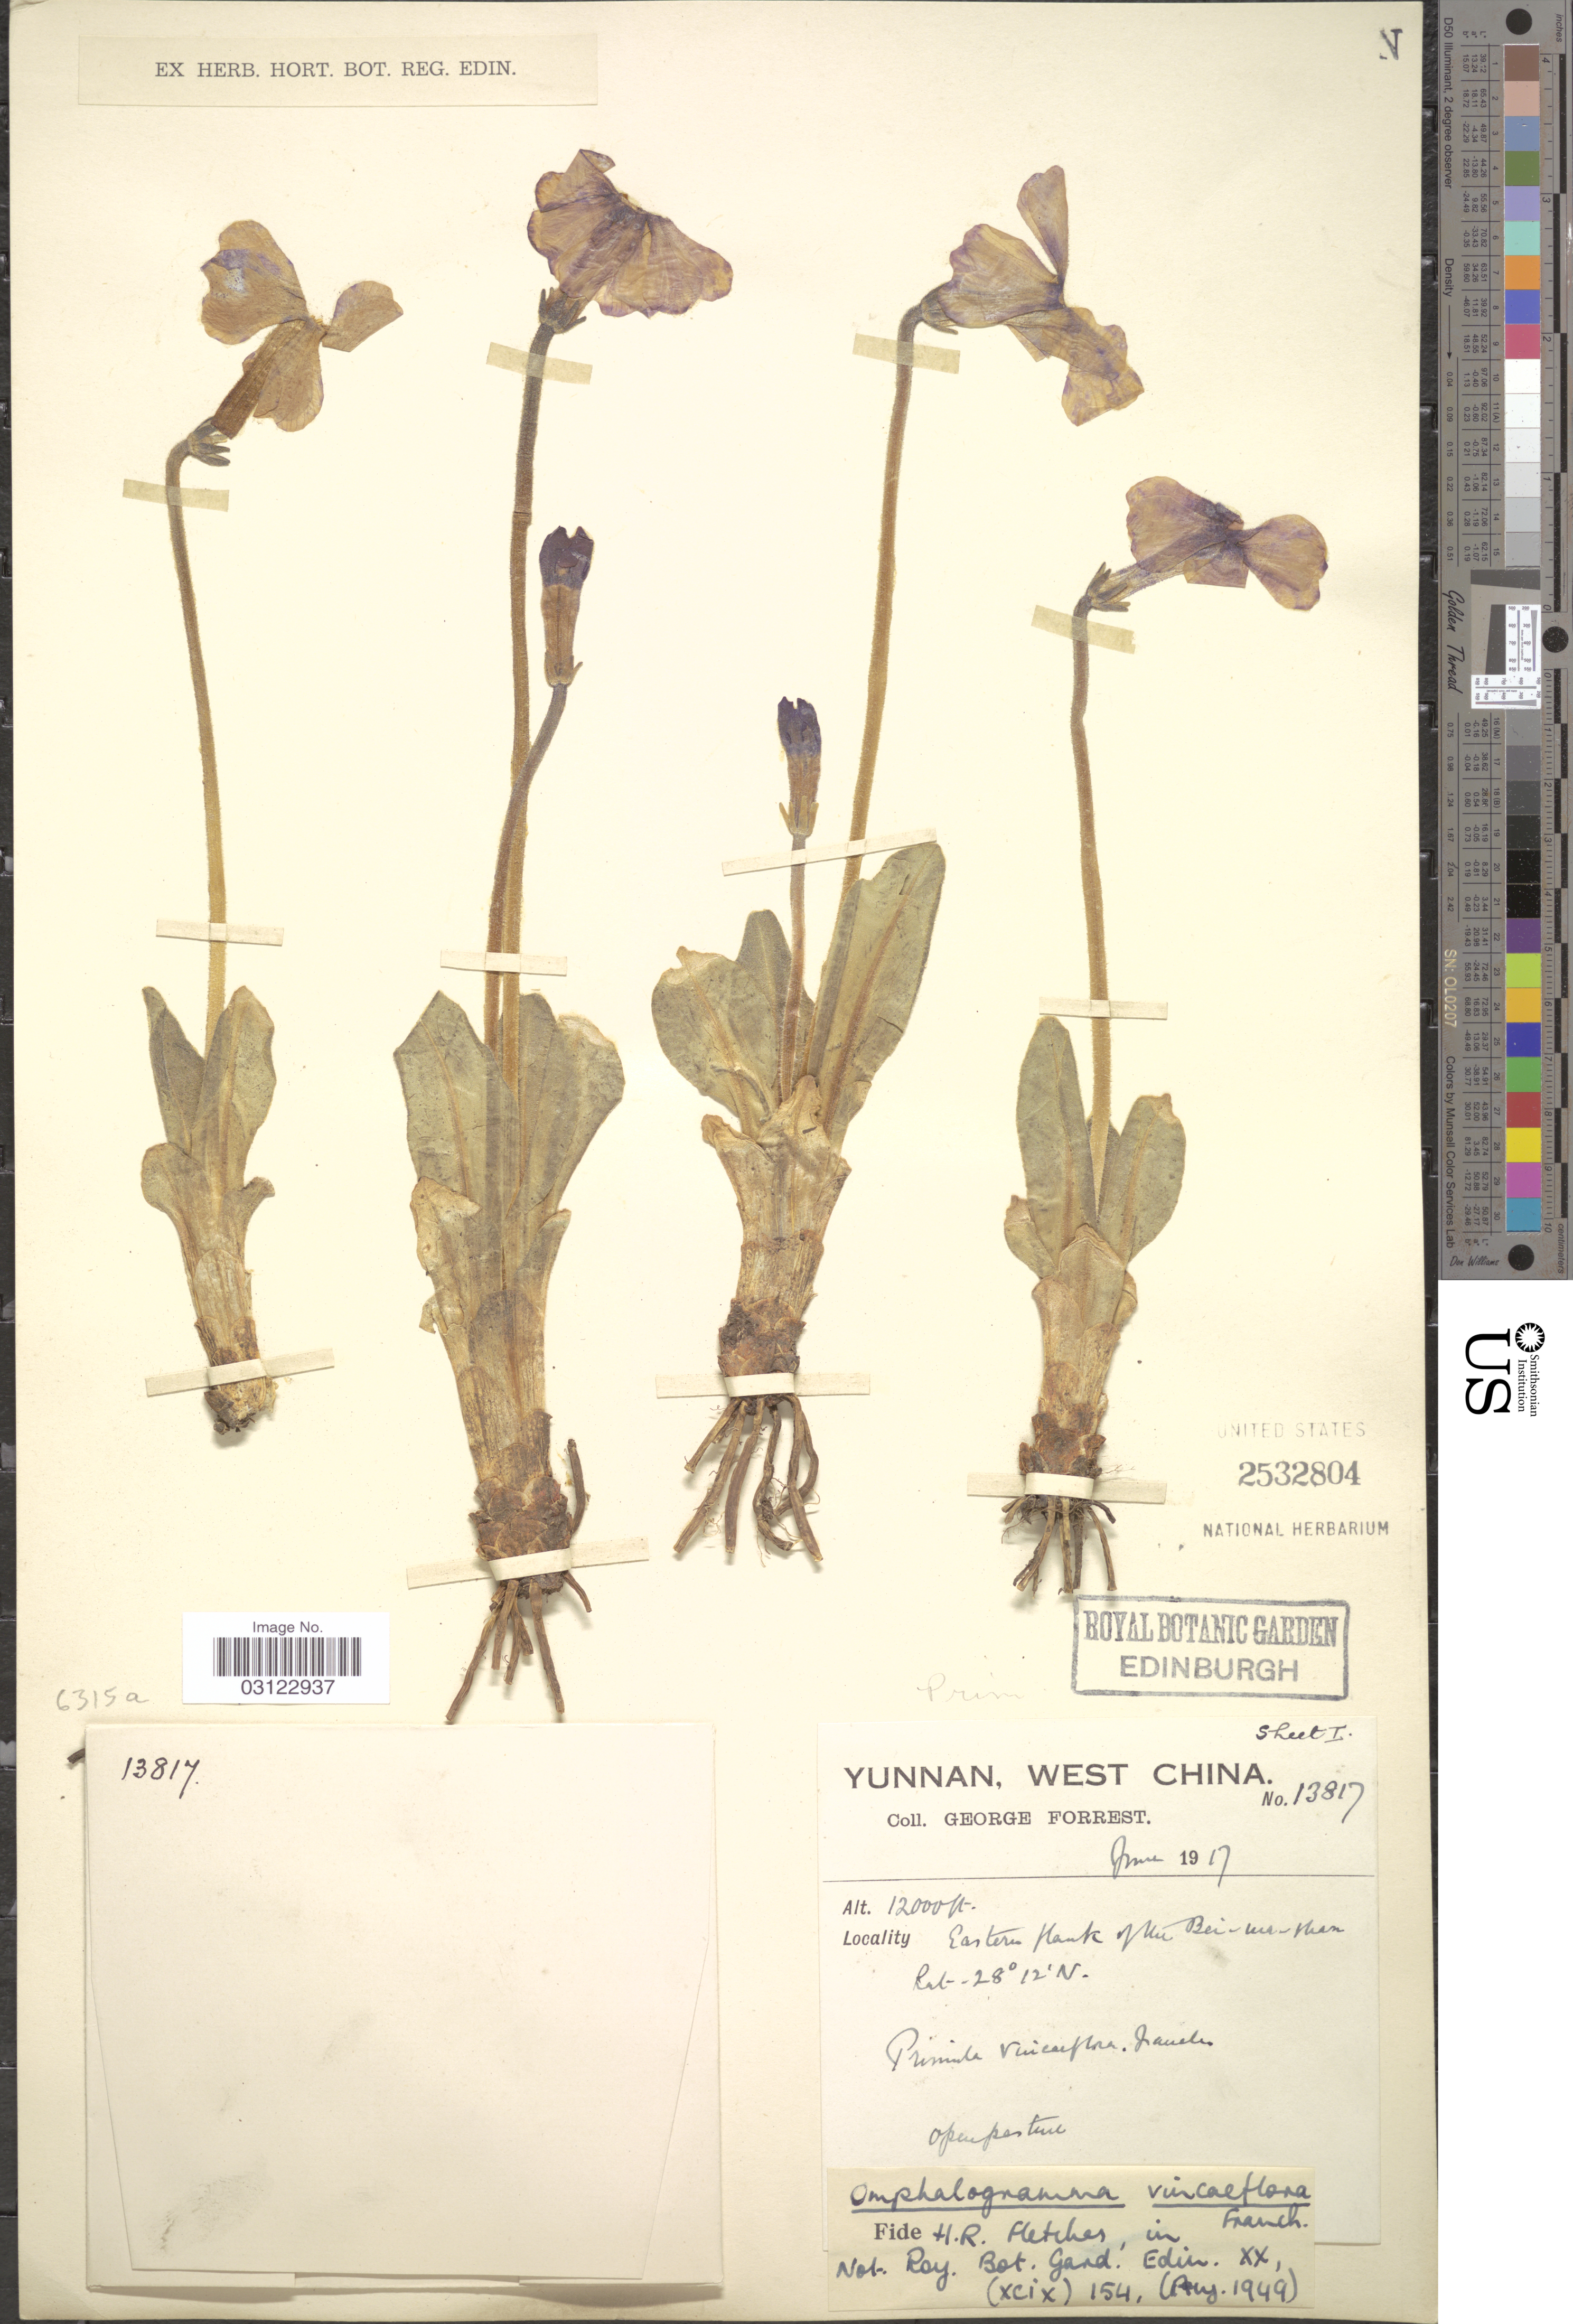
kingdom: Plantae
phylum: Tracheophyta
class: Magnoliopsida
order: Ericales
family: Primulaceae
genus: Omphalogramma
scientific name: Omphalogramma vinciflorum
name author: (Franch.) Franch.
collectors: G. Forrest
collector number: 13817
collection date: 1917-06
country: China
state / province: Yunnan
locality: West China. Eastern falnk of the Bei-Ma-Shan.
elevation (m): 3658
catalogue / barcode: US 2532804